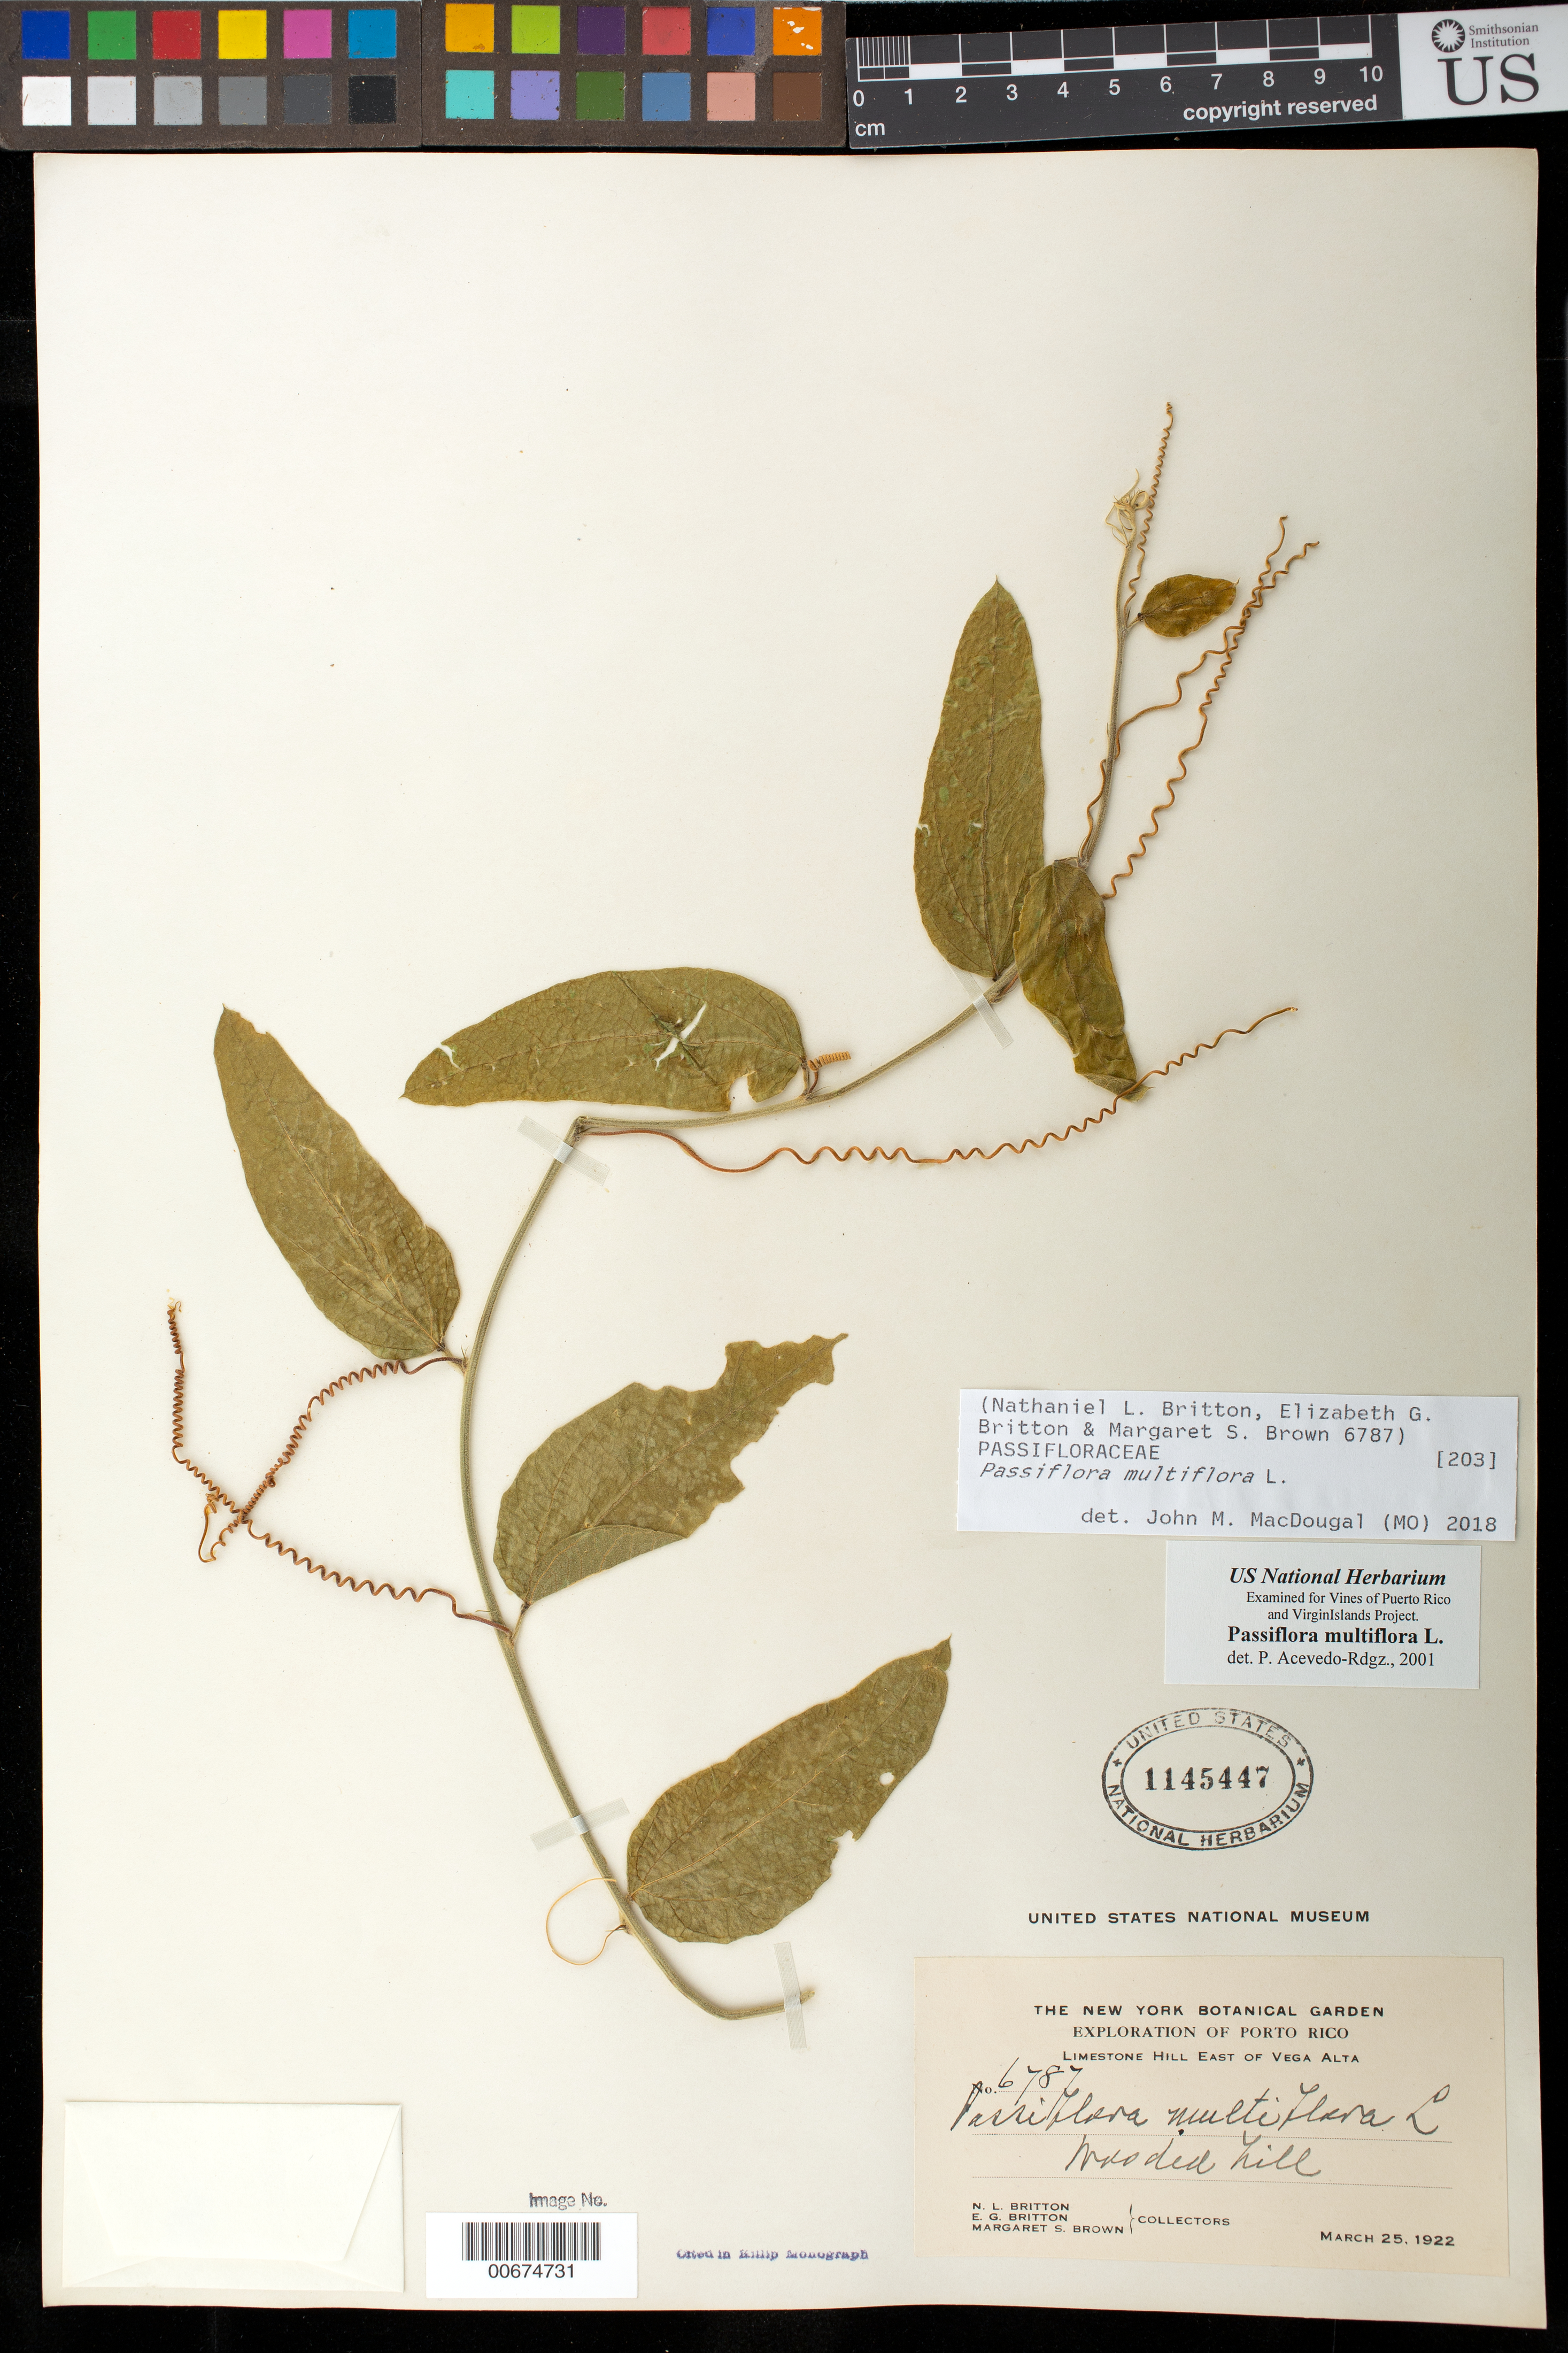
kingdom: Plantae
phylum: Tracheophyta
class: Magnoliopsida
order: Malpighiales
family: Passifloraceae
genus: Passiflora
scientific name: Passiflora multiflora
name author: L.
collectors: N. Britton & et al.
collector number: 6787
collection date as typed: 25 Mar 1922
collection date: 1922-03-25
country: Puerto Rico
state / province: Vega Alta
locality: E of Vega Alta. Limestone hill.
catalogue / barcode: US 1145447